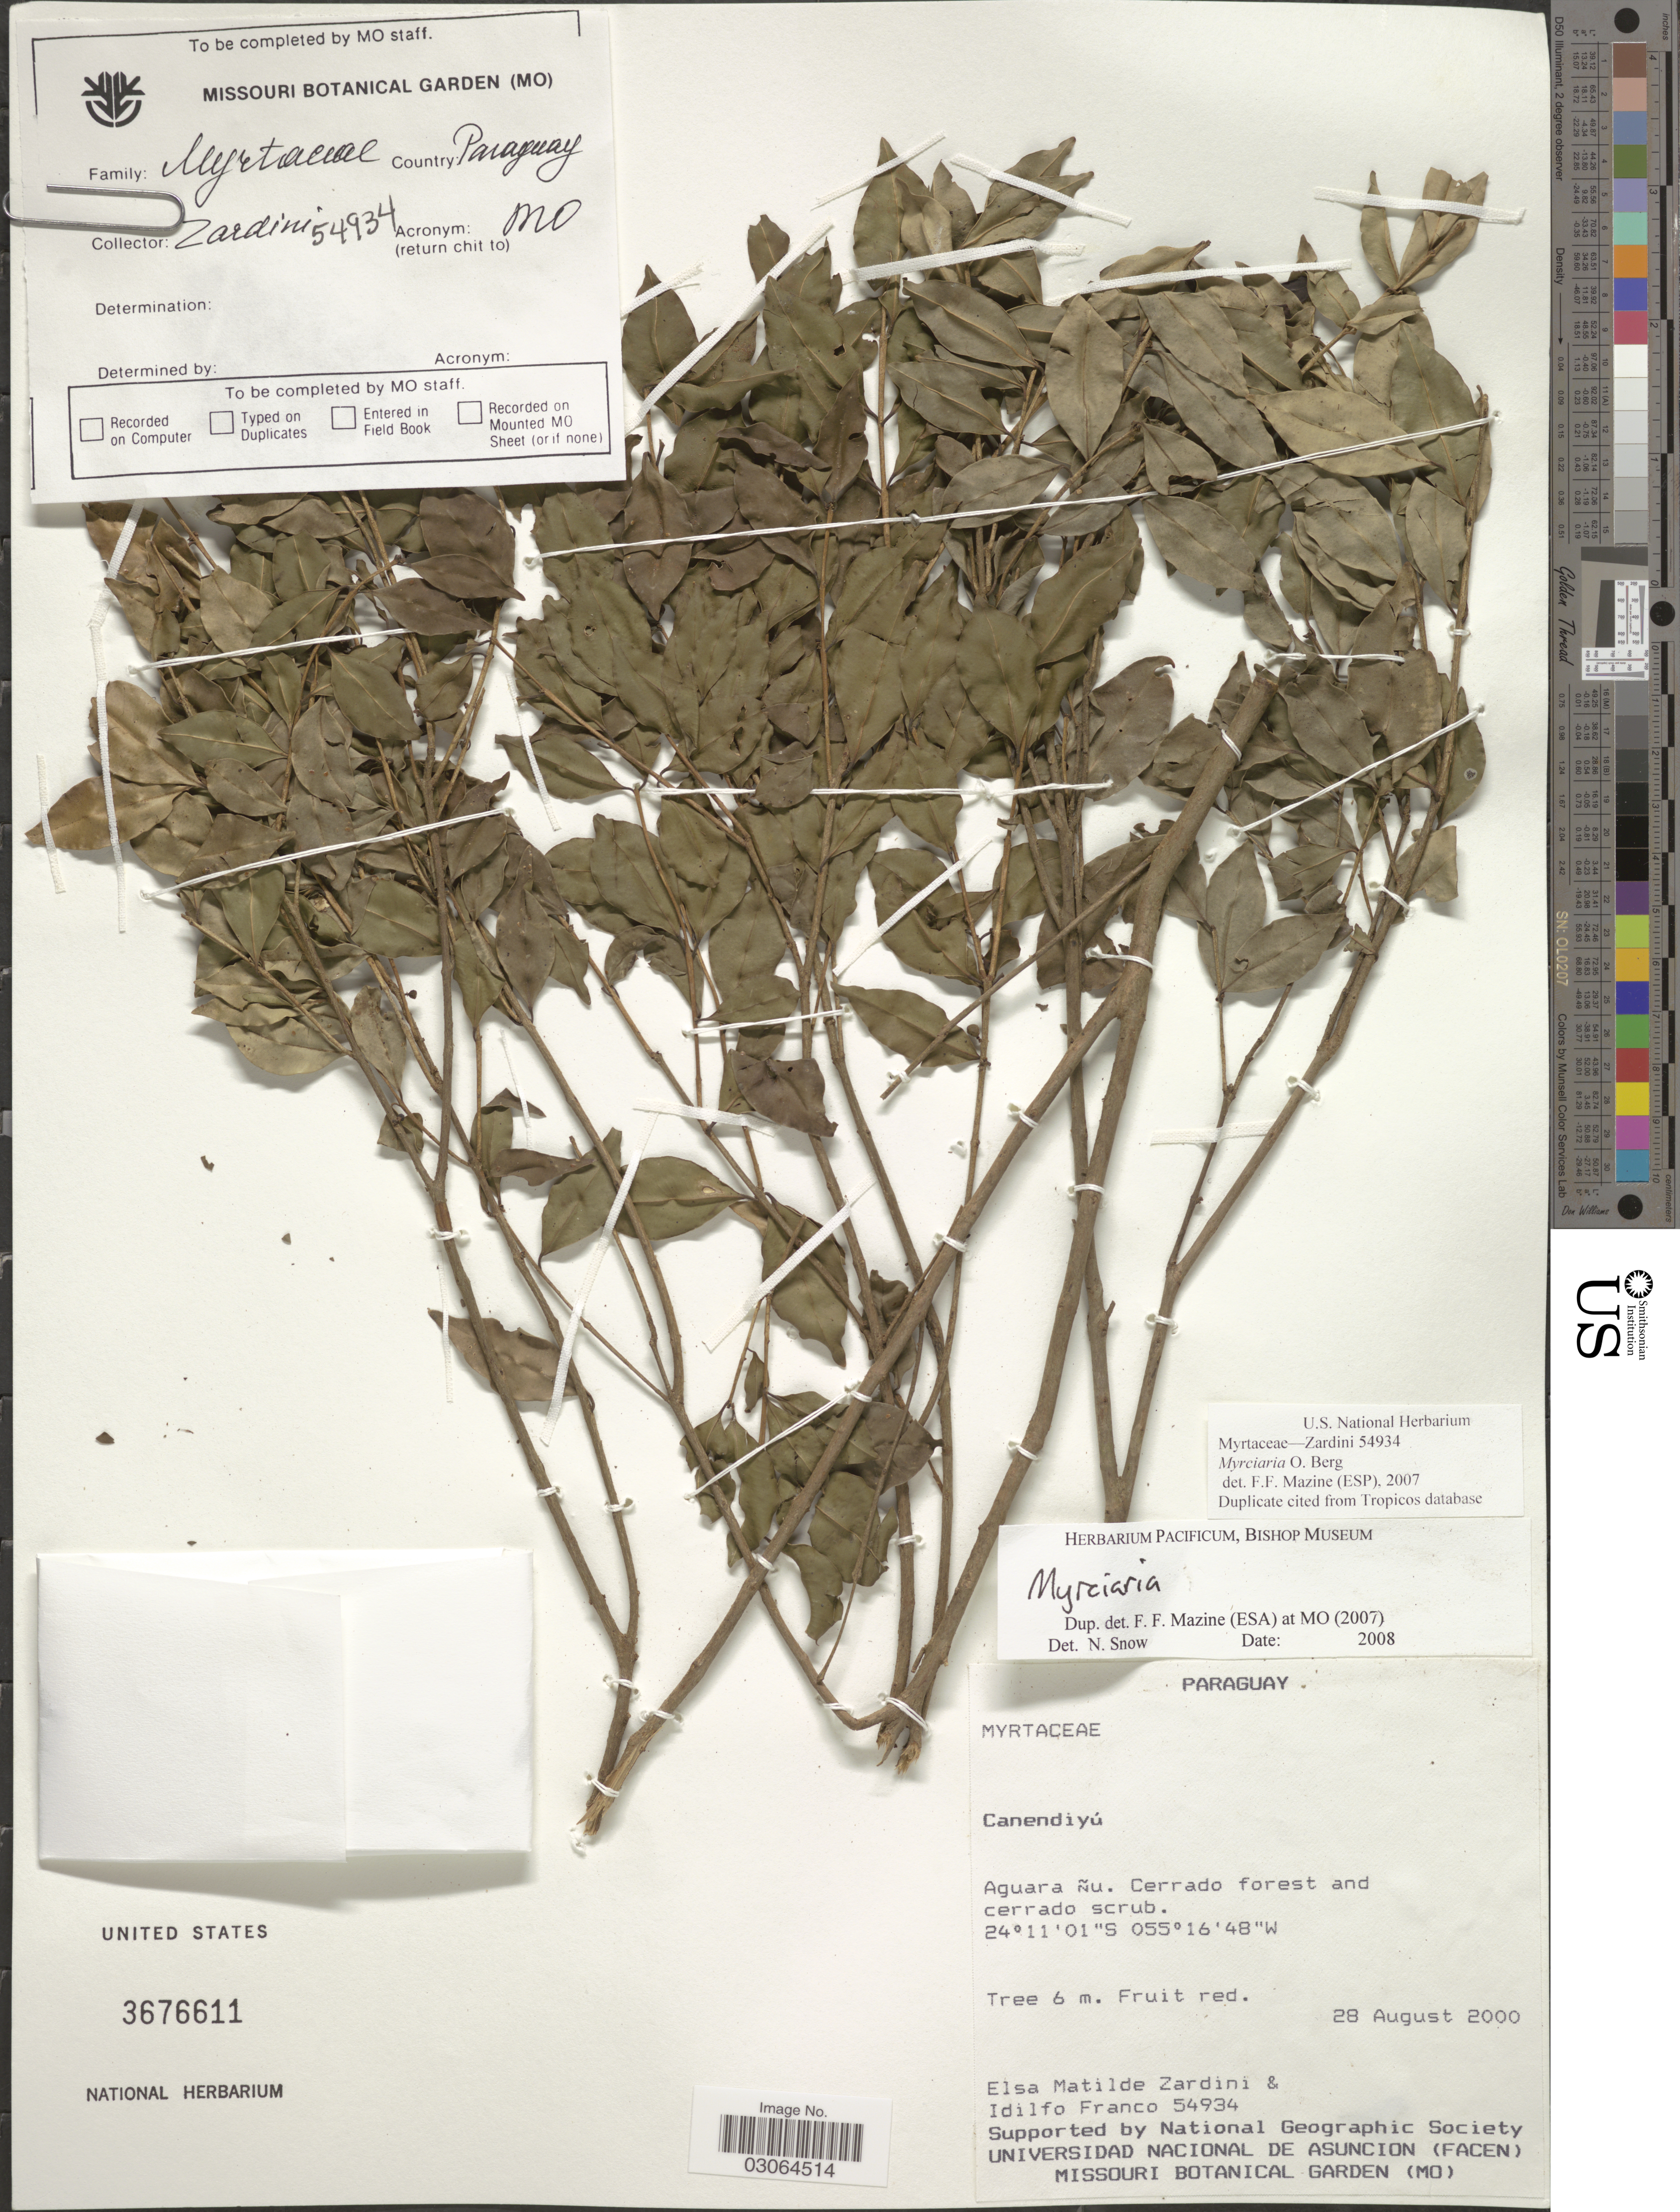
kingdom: Plantae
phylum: Tracheophyta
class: Magnoliopsida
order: Myrtales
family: Myrtaceae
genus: Myrciaria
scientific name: Myrciaria sp.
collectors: E. M. Zardini & I. S. Franco M.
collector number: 54934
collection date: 2000-08-28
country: Paraguay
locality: Canendiyú, Aguara ñu. Cerrado forest and cerrado scrub.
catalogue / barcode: US 3676611